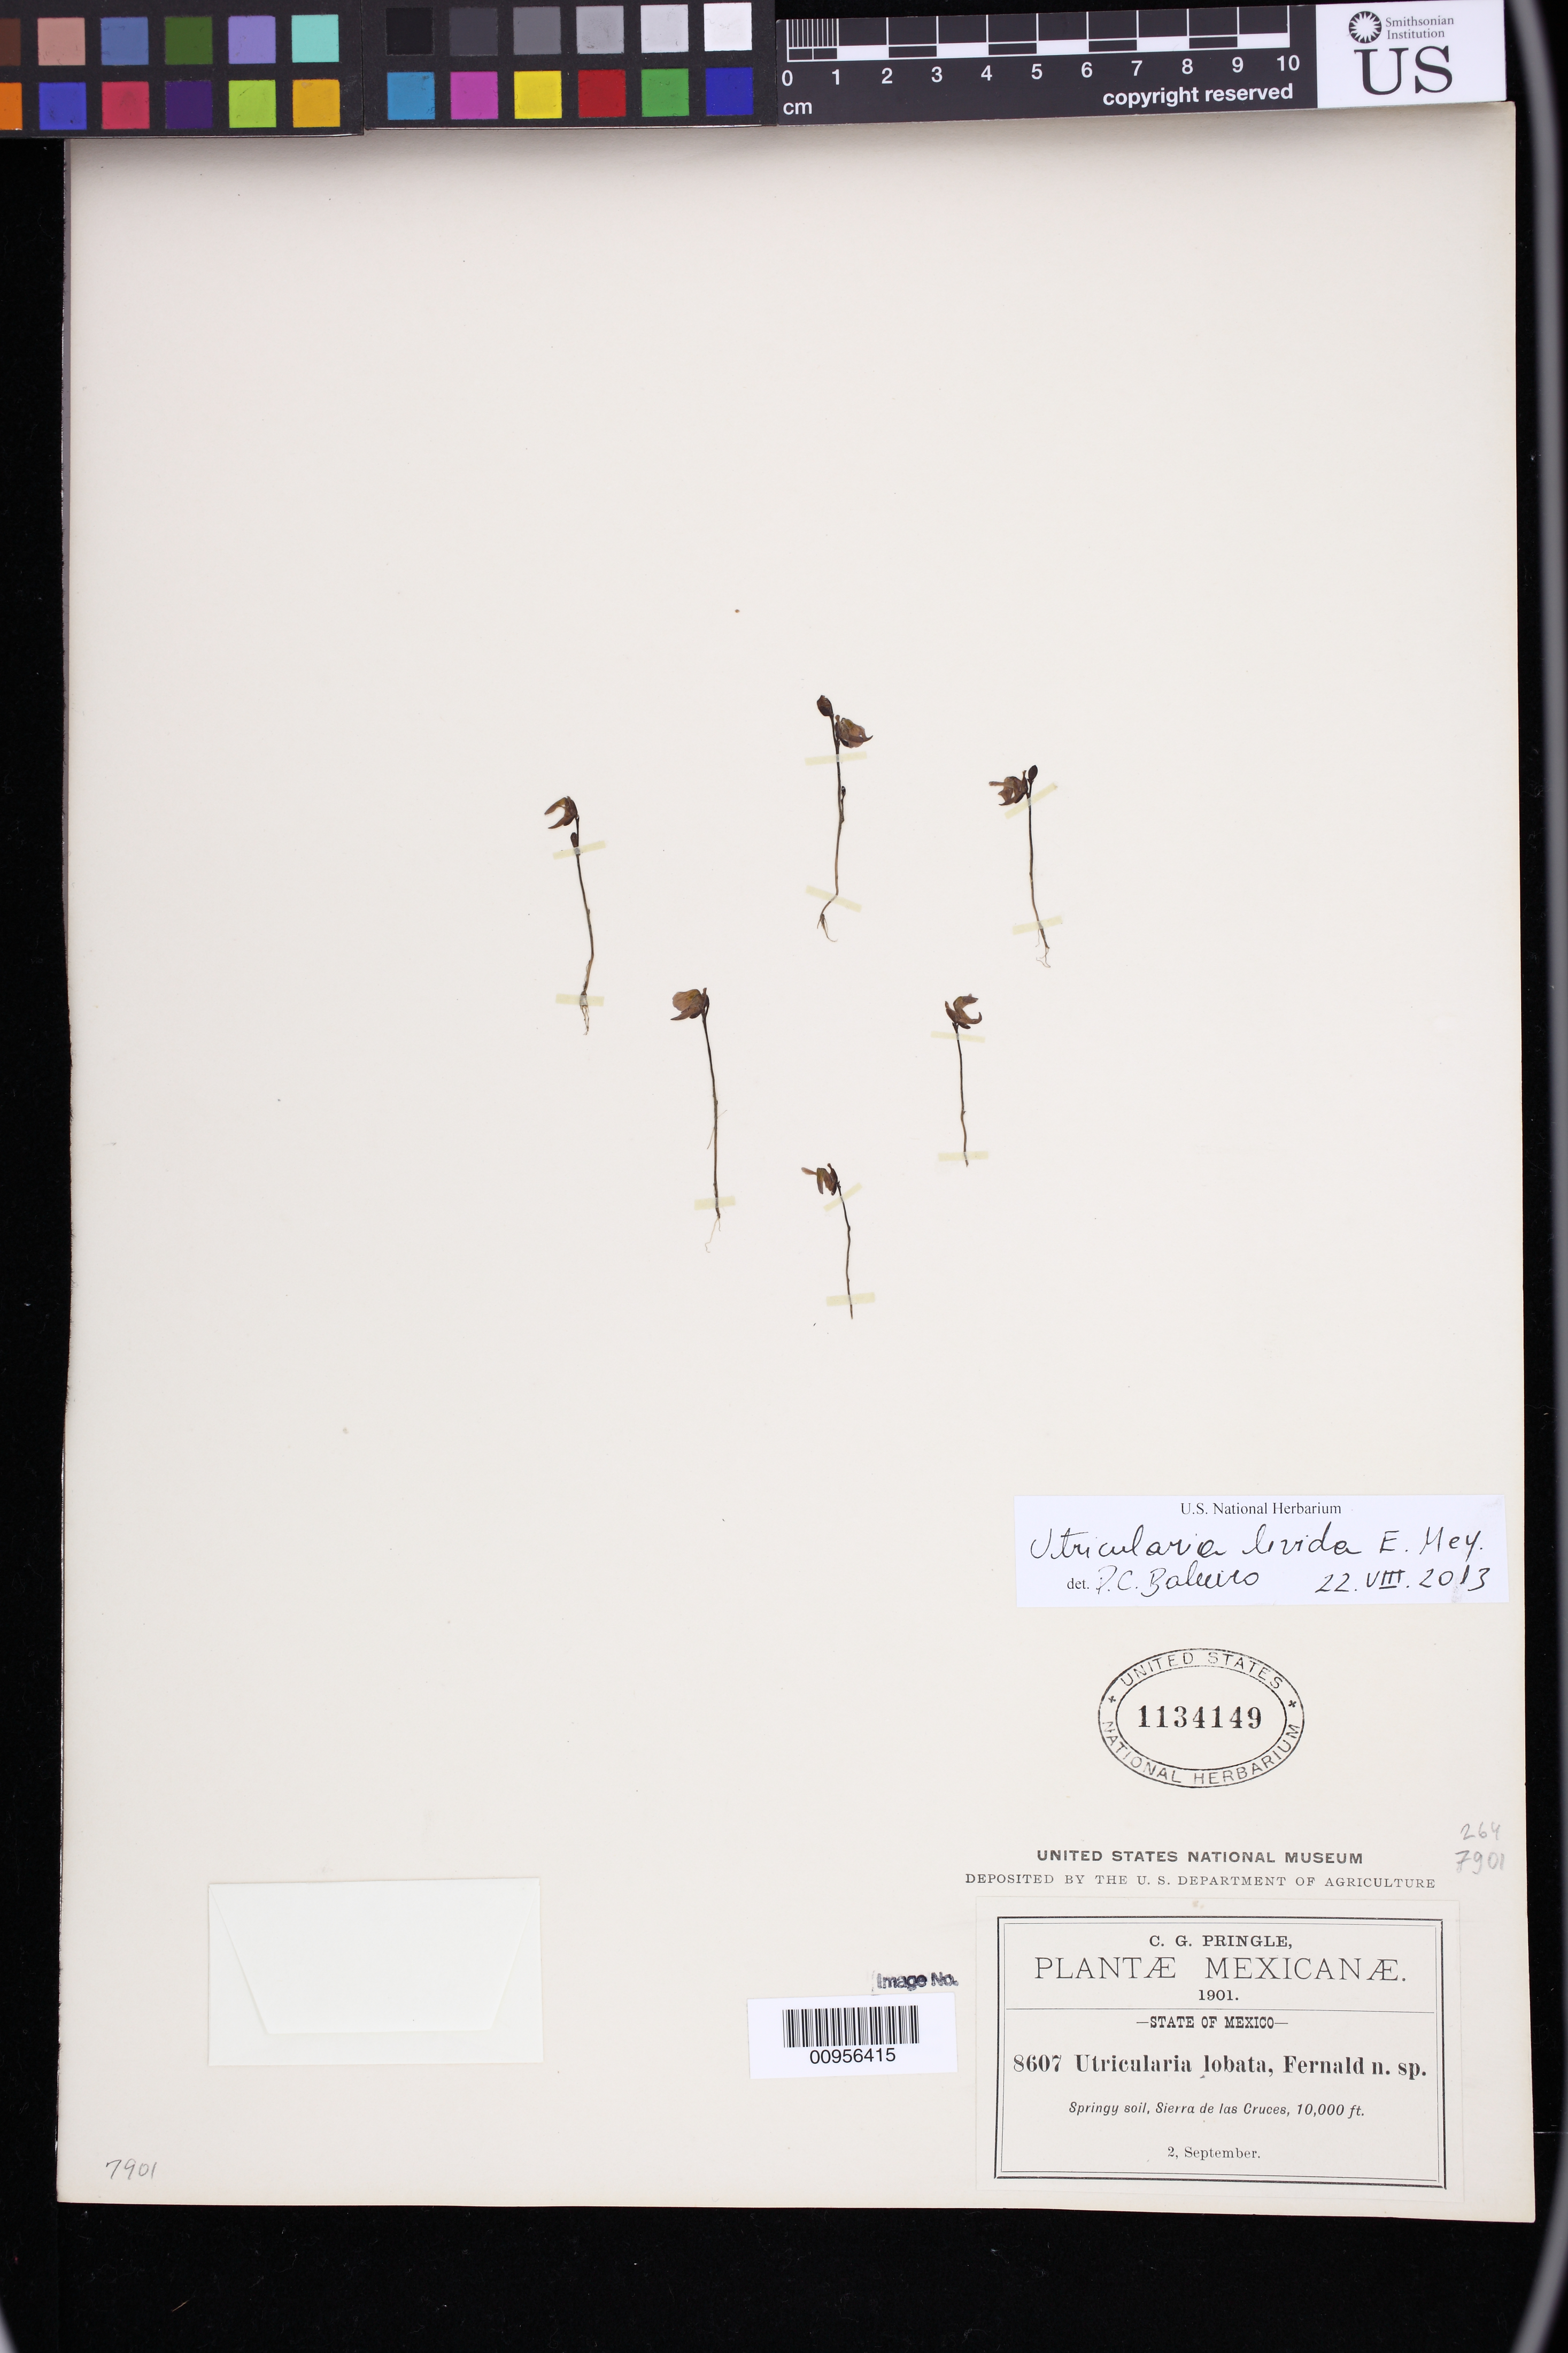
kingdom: Plantae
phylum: Tracheophyta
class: Magnoliopsida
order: Lamiales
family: Lentibulariaceae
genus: Utricularia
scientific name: Utricularia lobata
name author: Fernald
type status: Isotype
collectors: C. G. Pringle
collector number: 8607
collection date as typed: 02 Sep 1901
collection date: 1901-09-02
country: Mexico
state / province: México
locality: Sierra de las Cruces.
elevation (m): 3048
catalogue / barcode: US 1134149